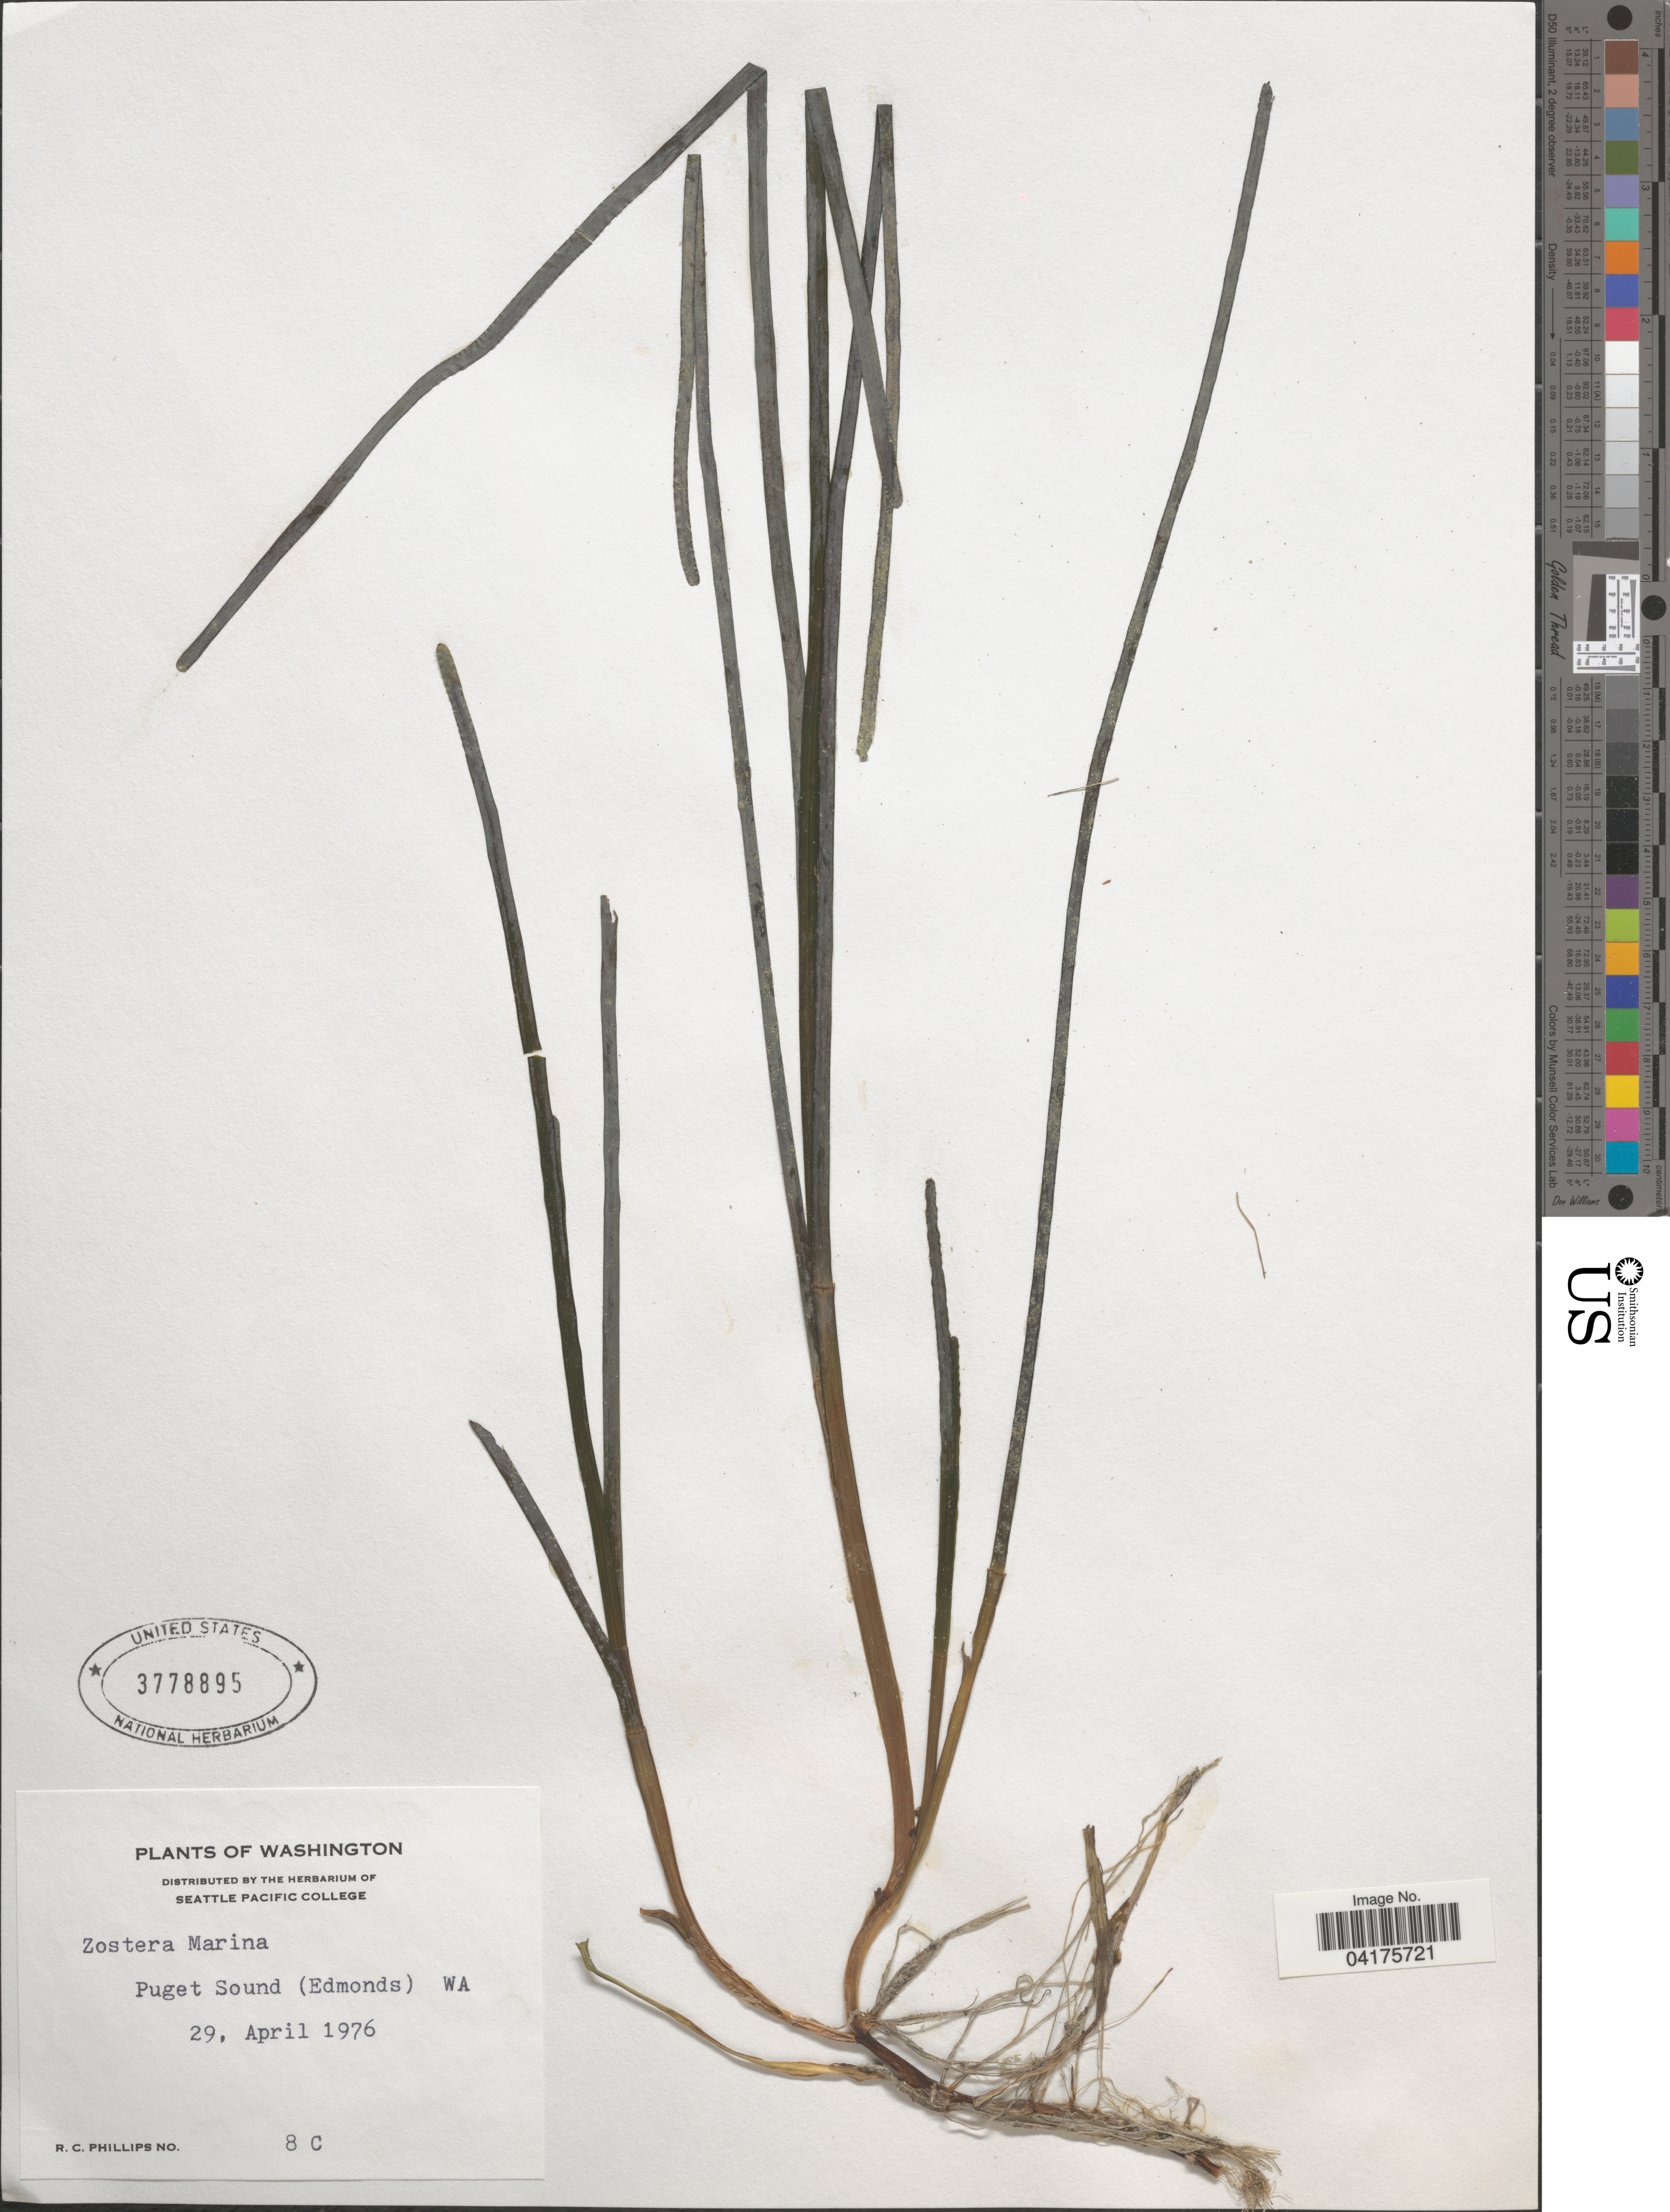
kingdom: Plantae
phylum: Tracheophyta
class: Liliopsida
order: Alismatales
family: Zosteraceae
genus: Zostera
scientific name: Zostera marina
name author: L.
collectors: R. C. Phillips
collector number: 8C?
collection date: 1976-04-29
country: United States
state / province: Washington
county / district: King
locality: Puget Sound (Edmonds).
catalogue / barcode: US 3778895